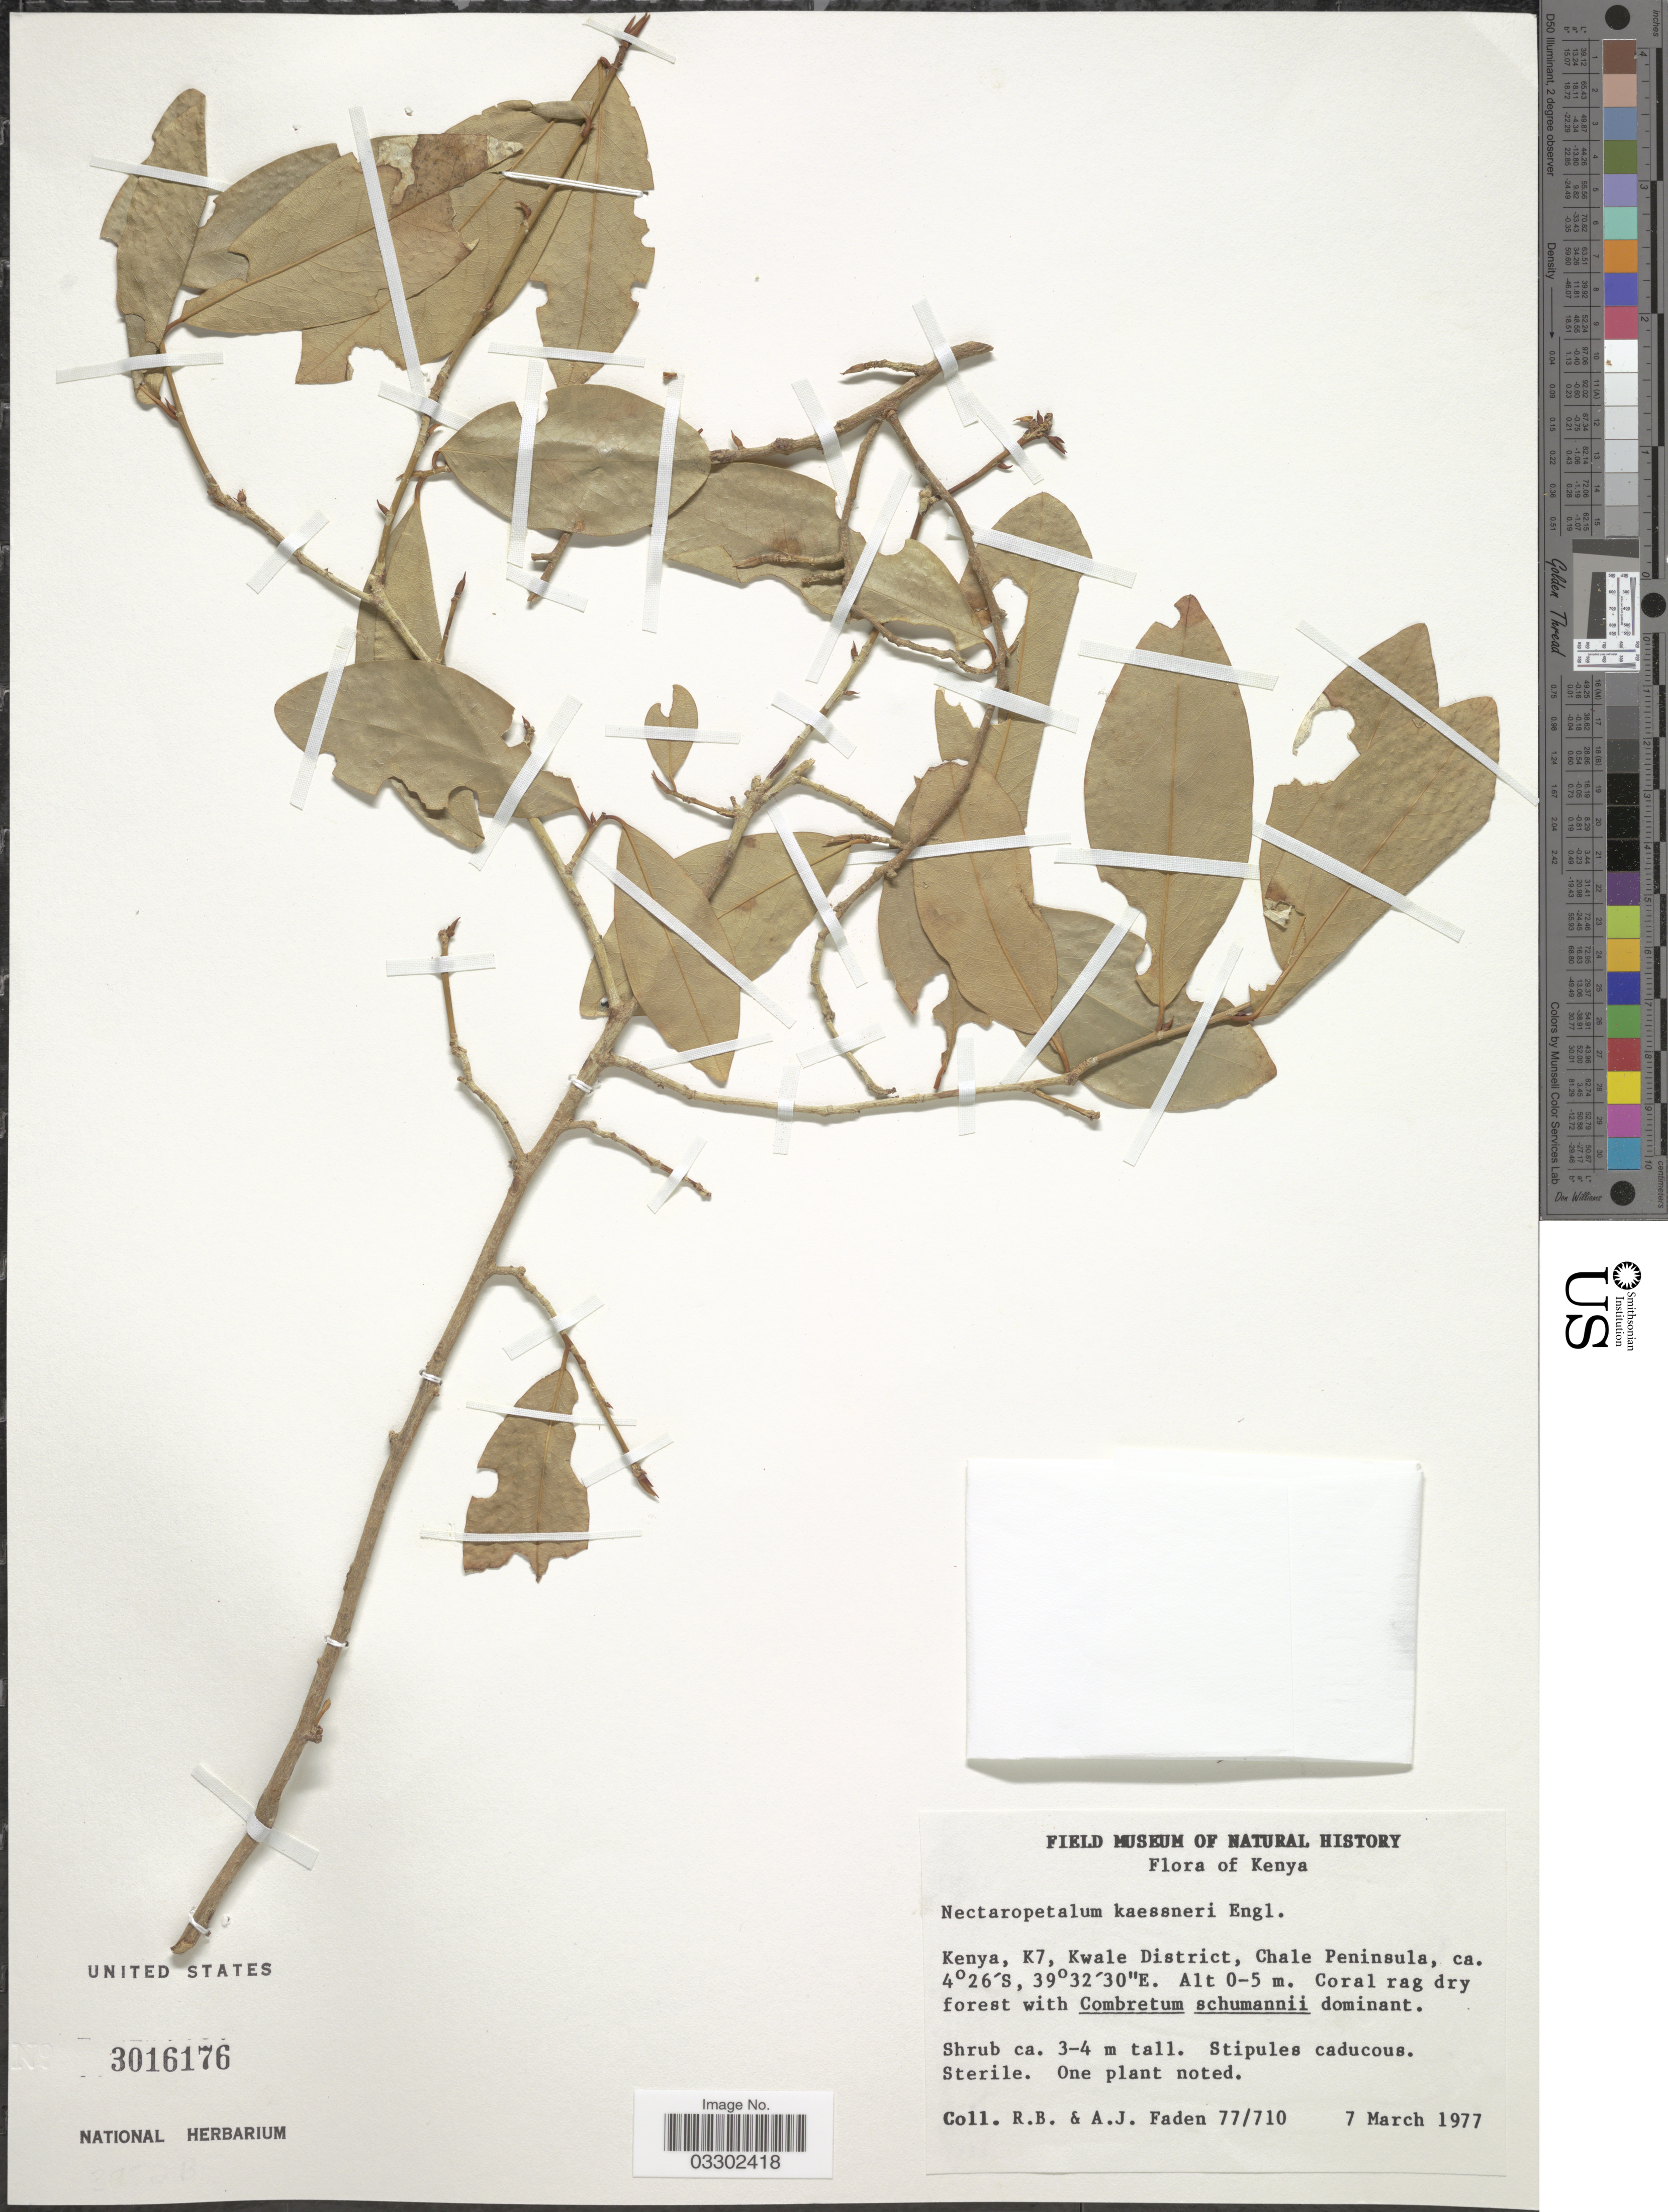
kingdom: Plantae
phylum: Tracheophyta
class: Magnoliopsida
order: Malpighiales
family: Erythroxylaceae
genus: Nectaropetalum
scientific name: Nectaropetalum kaessneri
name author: Engl.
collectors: R. B. Faden & A. J. Faden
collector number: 77/710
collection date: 1977-03-07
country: Kenya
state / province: Kwale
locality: K7, Kwale District, Chale Peninsula.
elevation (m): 0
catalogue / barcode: US 3016176